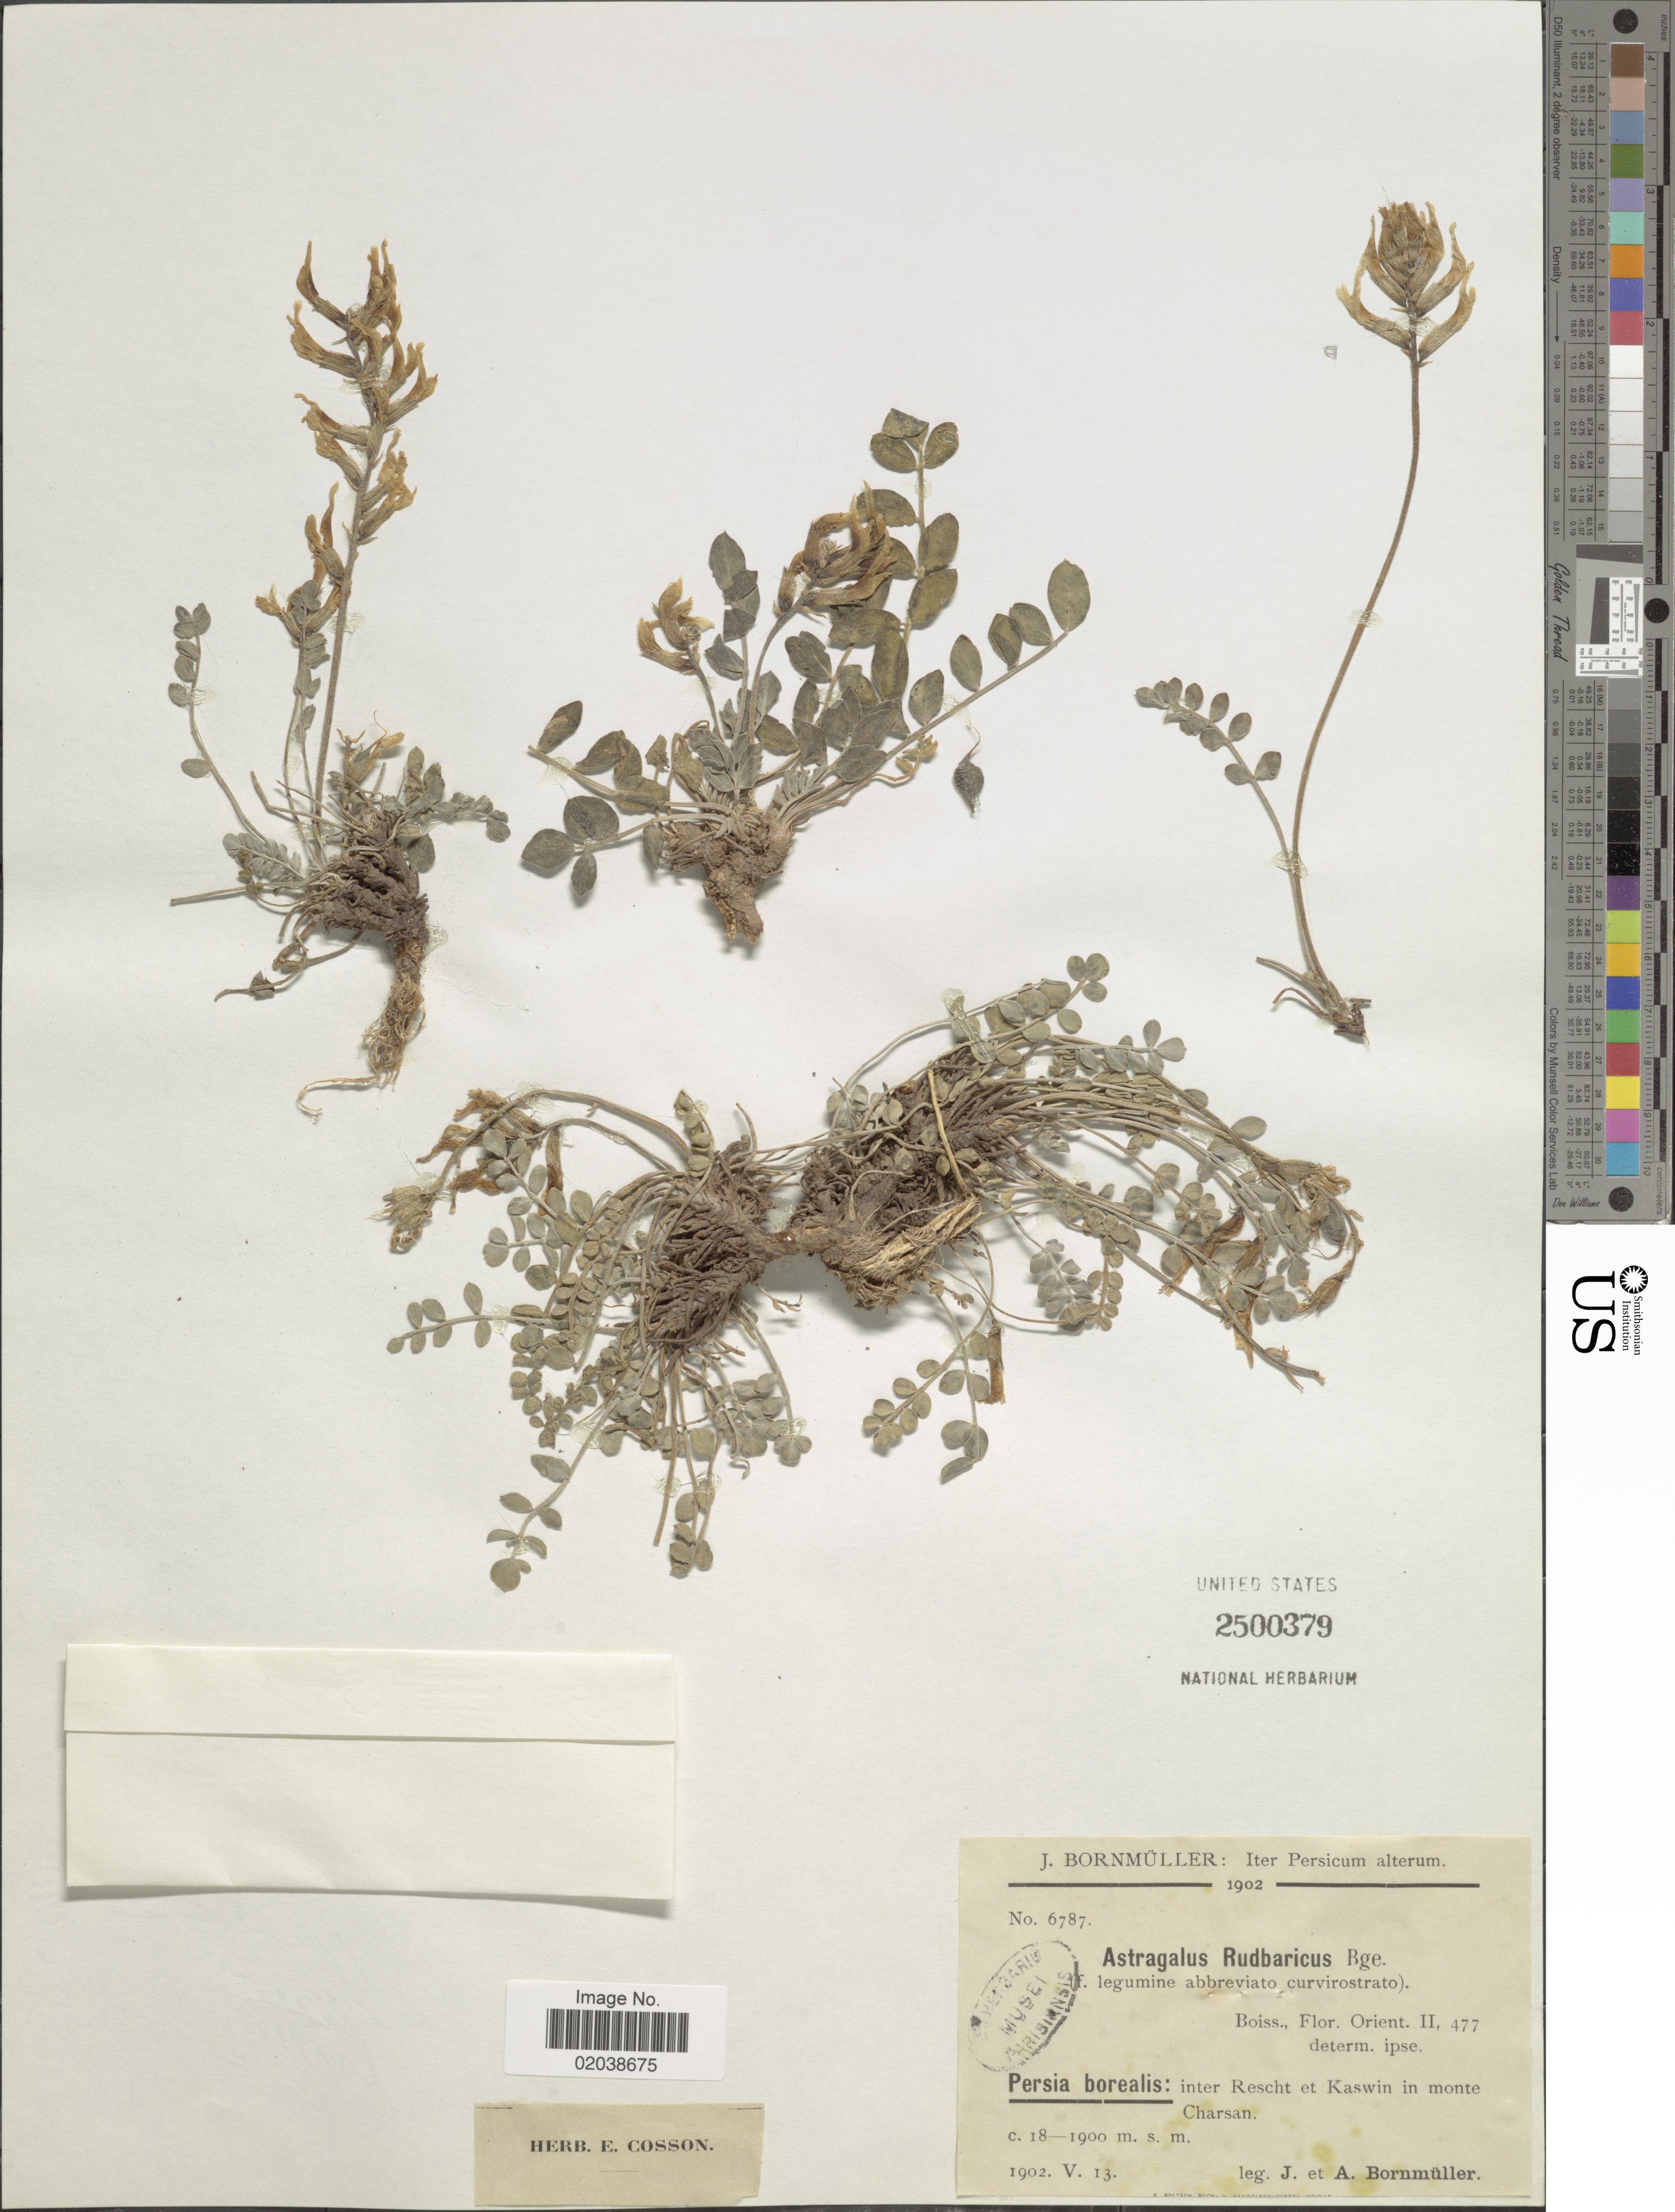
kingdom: Plantae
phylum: Tracheophyta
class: Magnoliopsida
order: Fabales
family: Fabaceae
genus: Astragalus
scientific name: Astragalus rudbaricus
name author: Bunge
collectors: J. Bornmüller & A. Bornmüller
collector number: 6787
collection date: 1902-05-13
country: Iran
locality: Persicum. Persia borealis: inter Rescht et Kaswin in monte Charsan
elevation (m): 1800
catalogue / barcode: US 2500379